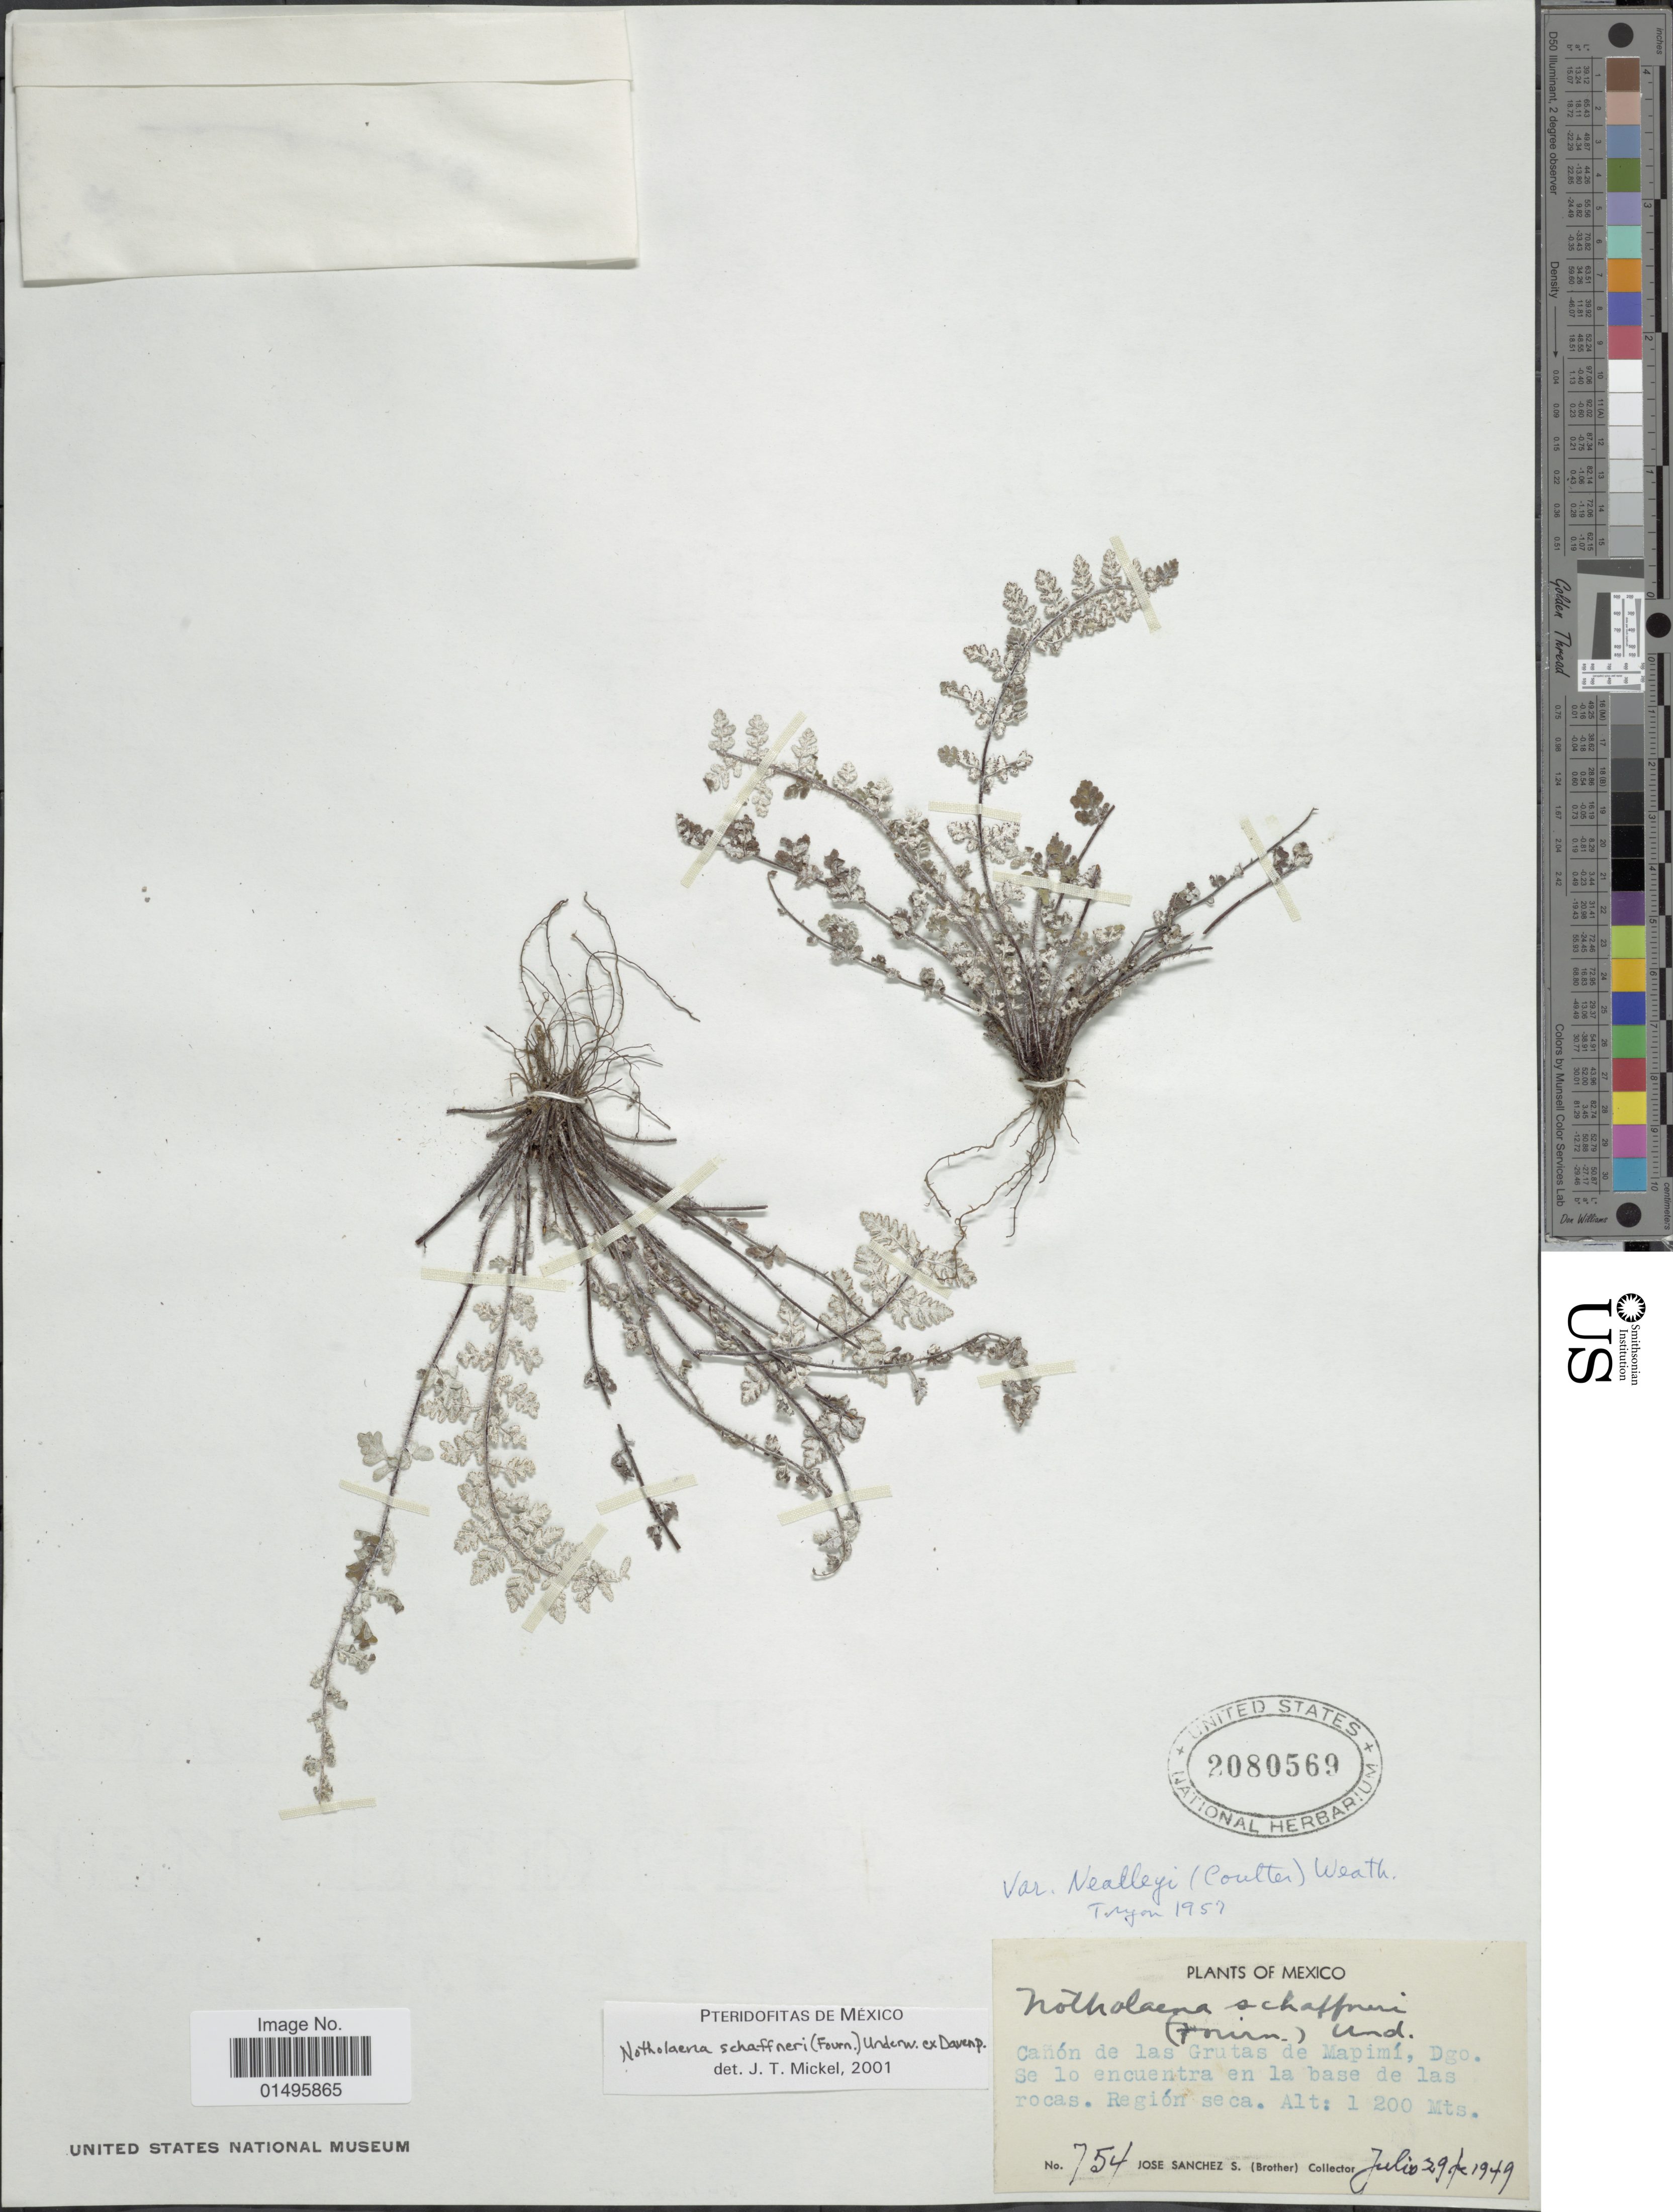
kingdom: Plantae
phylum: Tracheophyta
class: Polypodiopsida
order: Polypodiales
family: Pteridaceae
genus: Notholaena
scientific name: Notholaena schaffneri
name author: (E. Fourn.) Underw.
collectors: J. Sanchez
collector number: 754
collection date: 1949-07-29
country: Mexico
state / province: México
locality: Mexico, Canon de las Grutas de Mapimi, Dgo. Se lo encuentra en la base de las rocas, Region seca.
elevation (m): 1200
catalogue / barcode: US 2080569